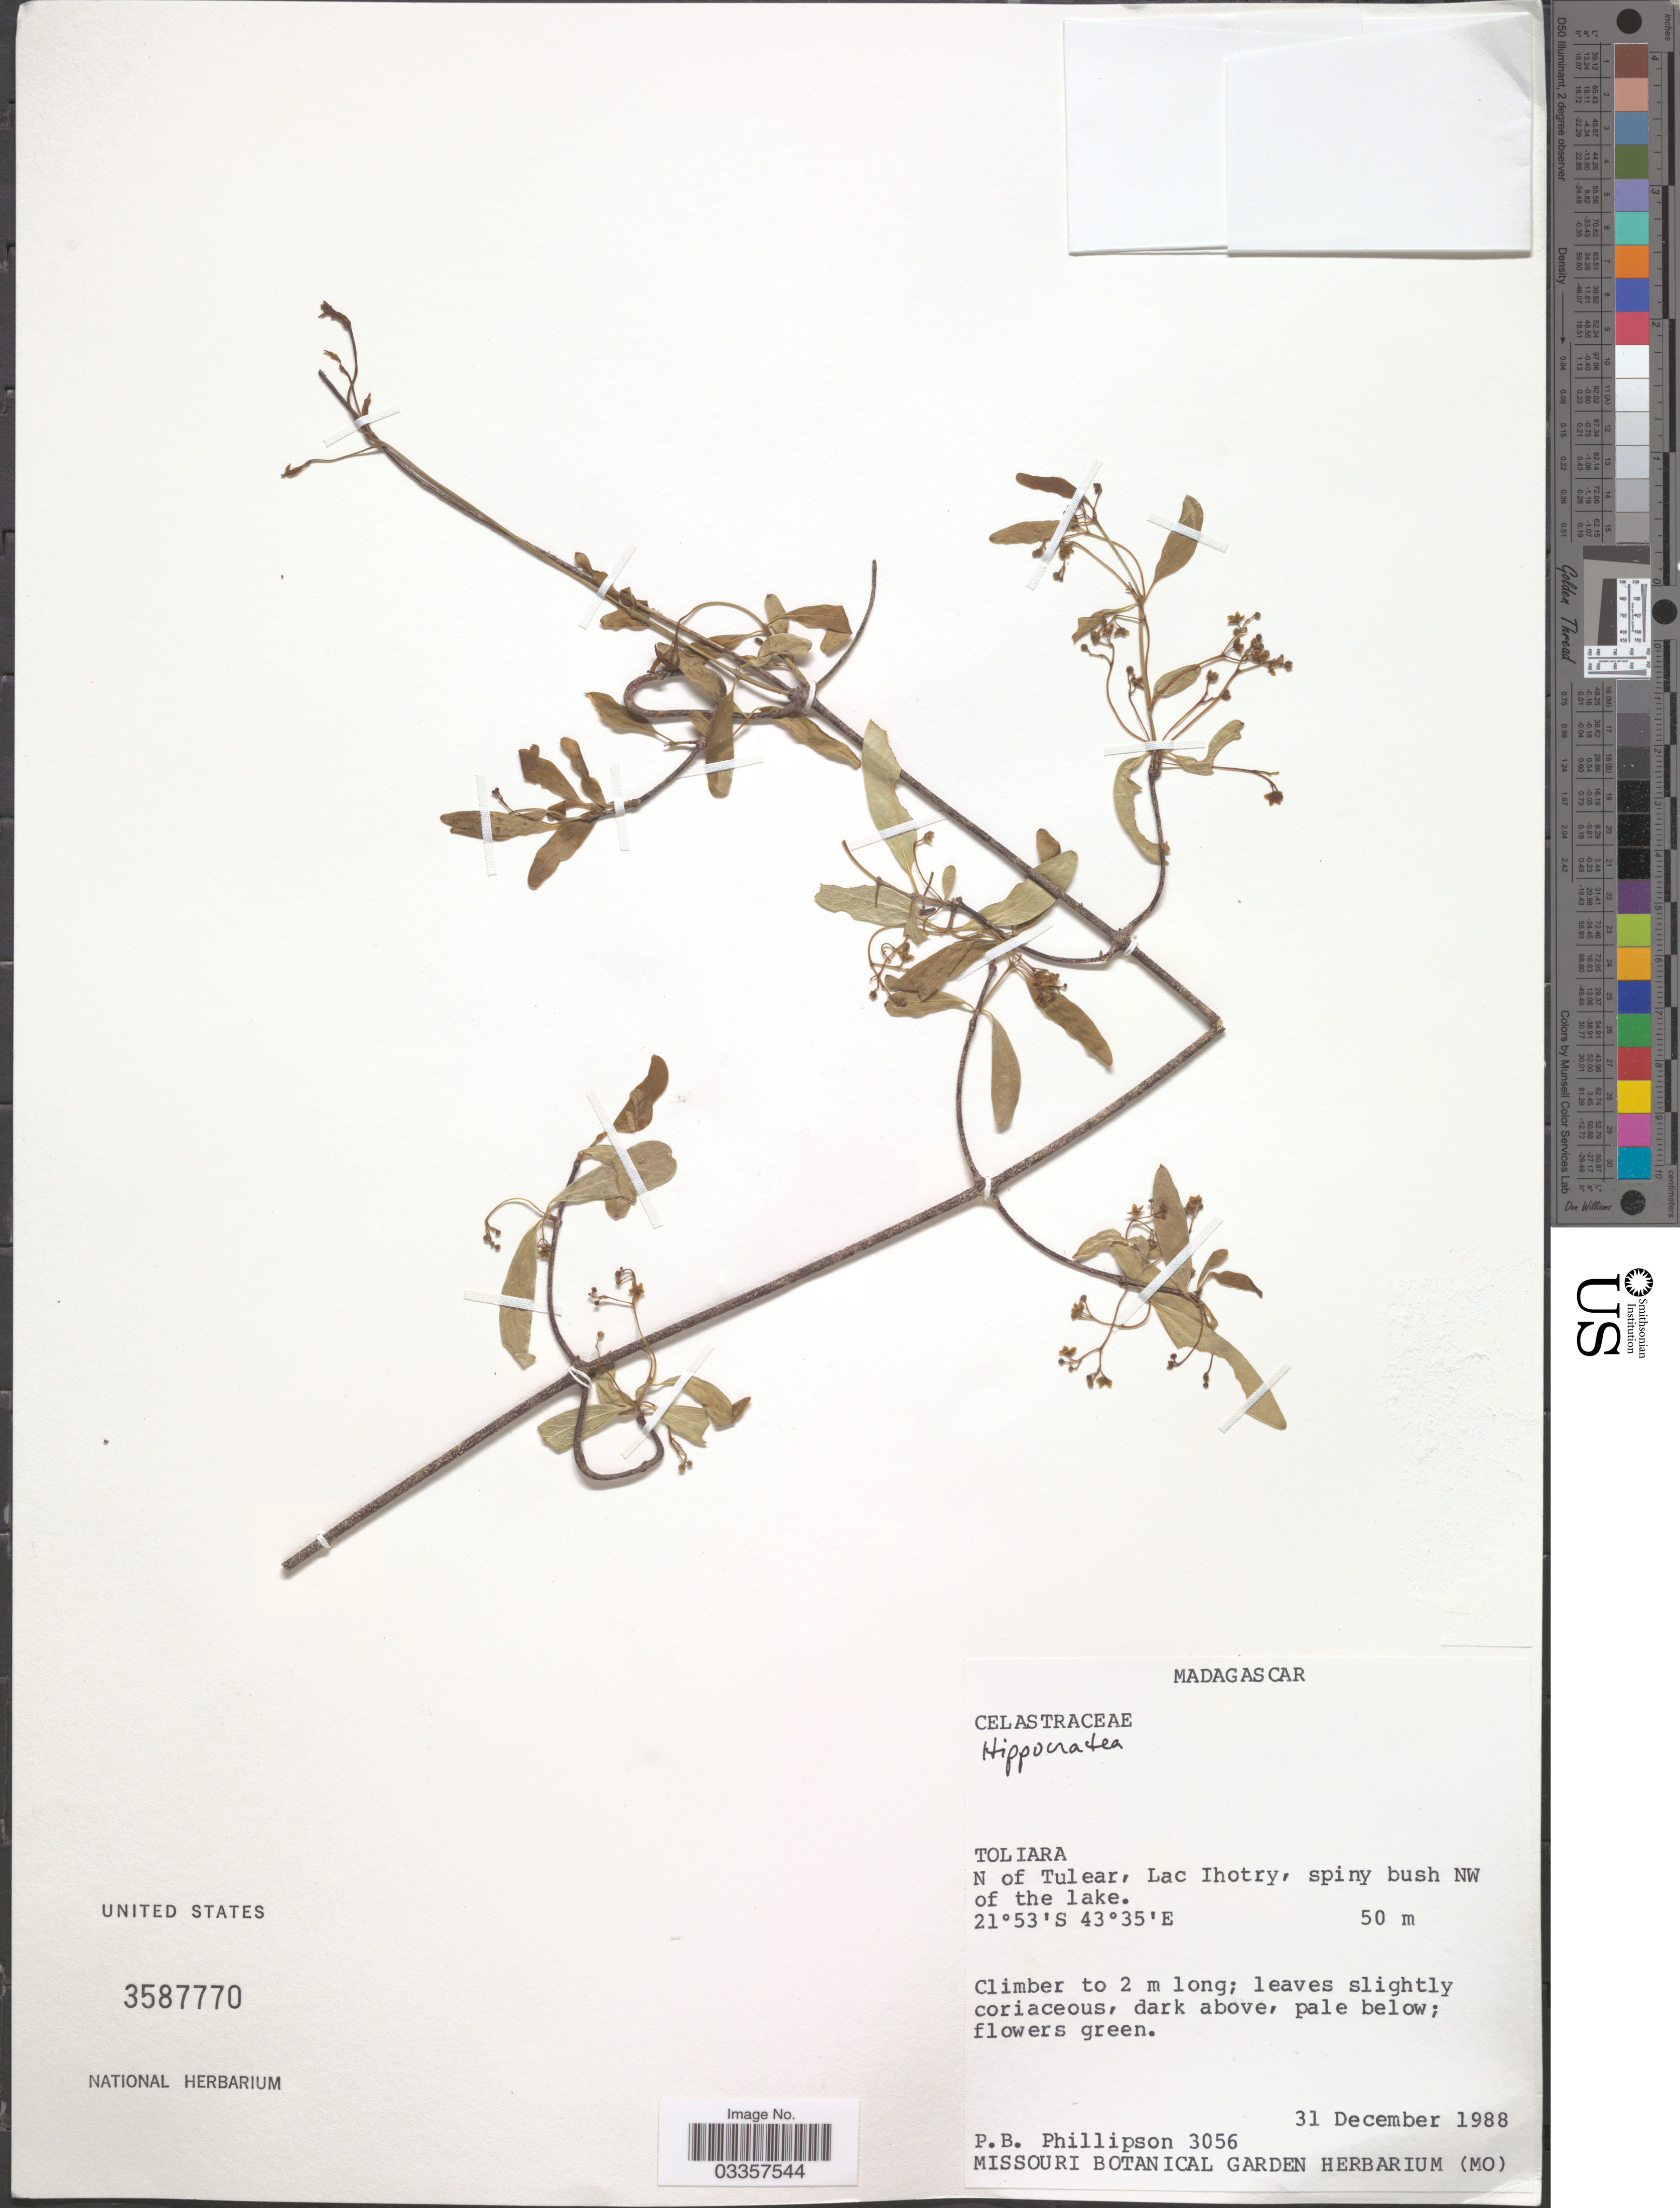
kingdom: Plantae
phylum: Tracheophyta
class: Magnoliopsida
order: Celastrales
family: Celastraceae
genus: Hippocratea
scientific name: Hippocratea sp.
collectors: P. B. Phillipson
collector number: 3056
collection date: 1988-12-31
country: Madagascar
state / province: Atsimo-Andrefana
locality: N of Tulear, Lac Ihotry, spiny bush NW of the lake.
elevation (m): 50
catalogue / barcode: US 3587770